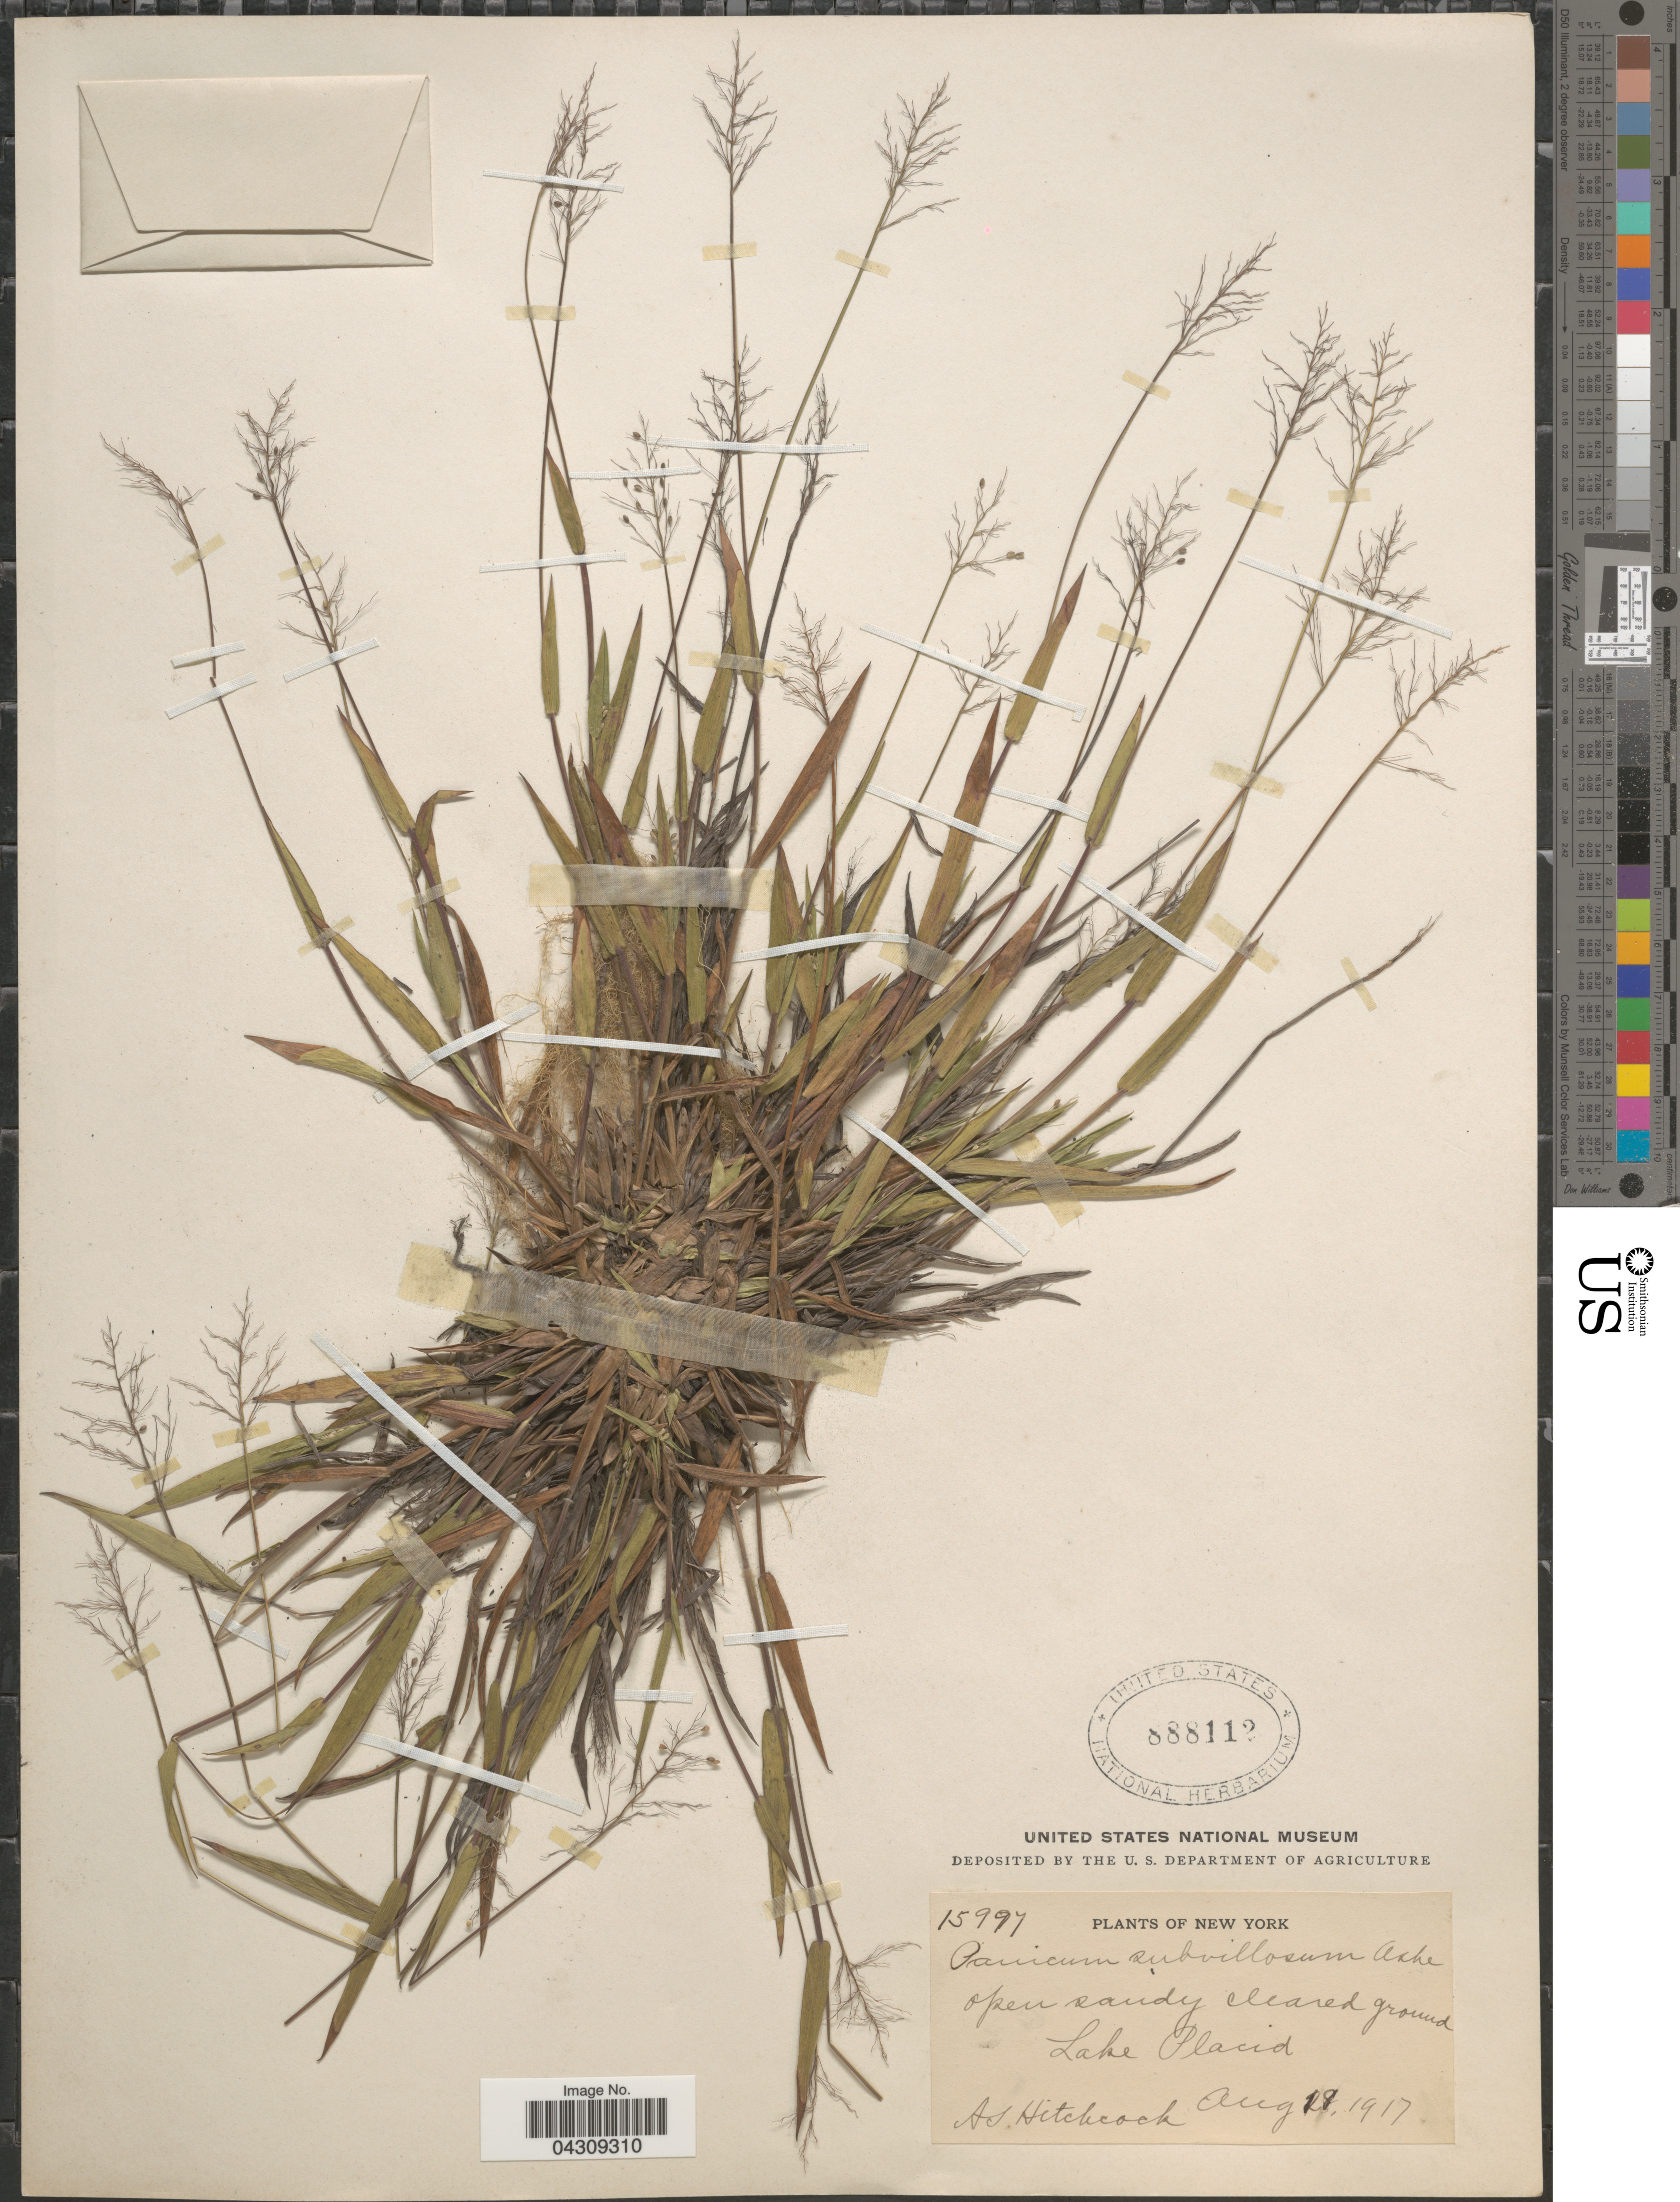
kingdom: Plantae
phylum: Tracheophyta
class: Liliopsida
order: Poales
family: Poaceae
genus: Dichanthelium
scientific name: Dichanthelium acuminatum var. acuminatum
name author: (Sw.) Gould & C.A. Clark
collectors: A. S. Hitchcock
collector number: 15997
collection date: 1917-08-11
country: United States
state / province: New York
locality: Lake Placid.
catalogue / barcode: US 888112